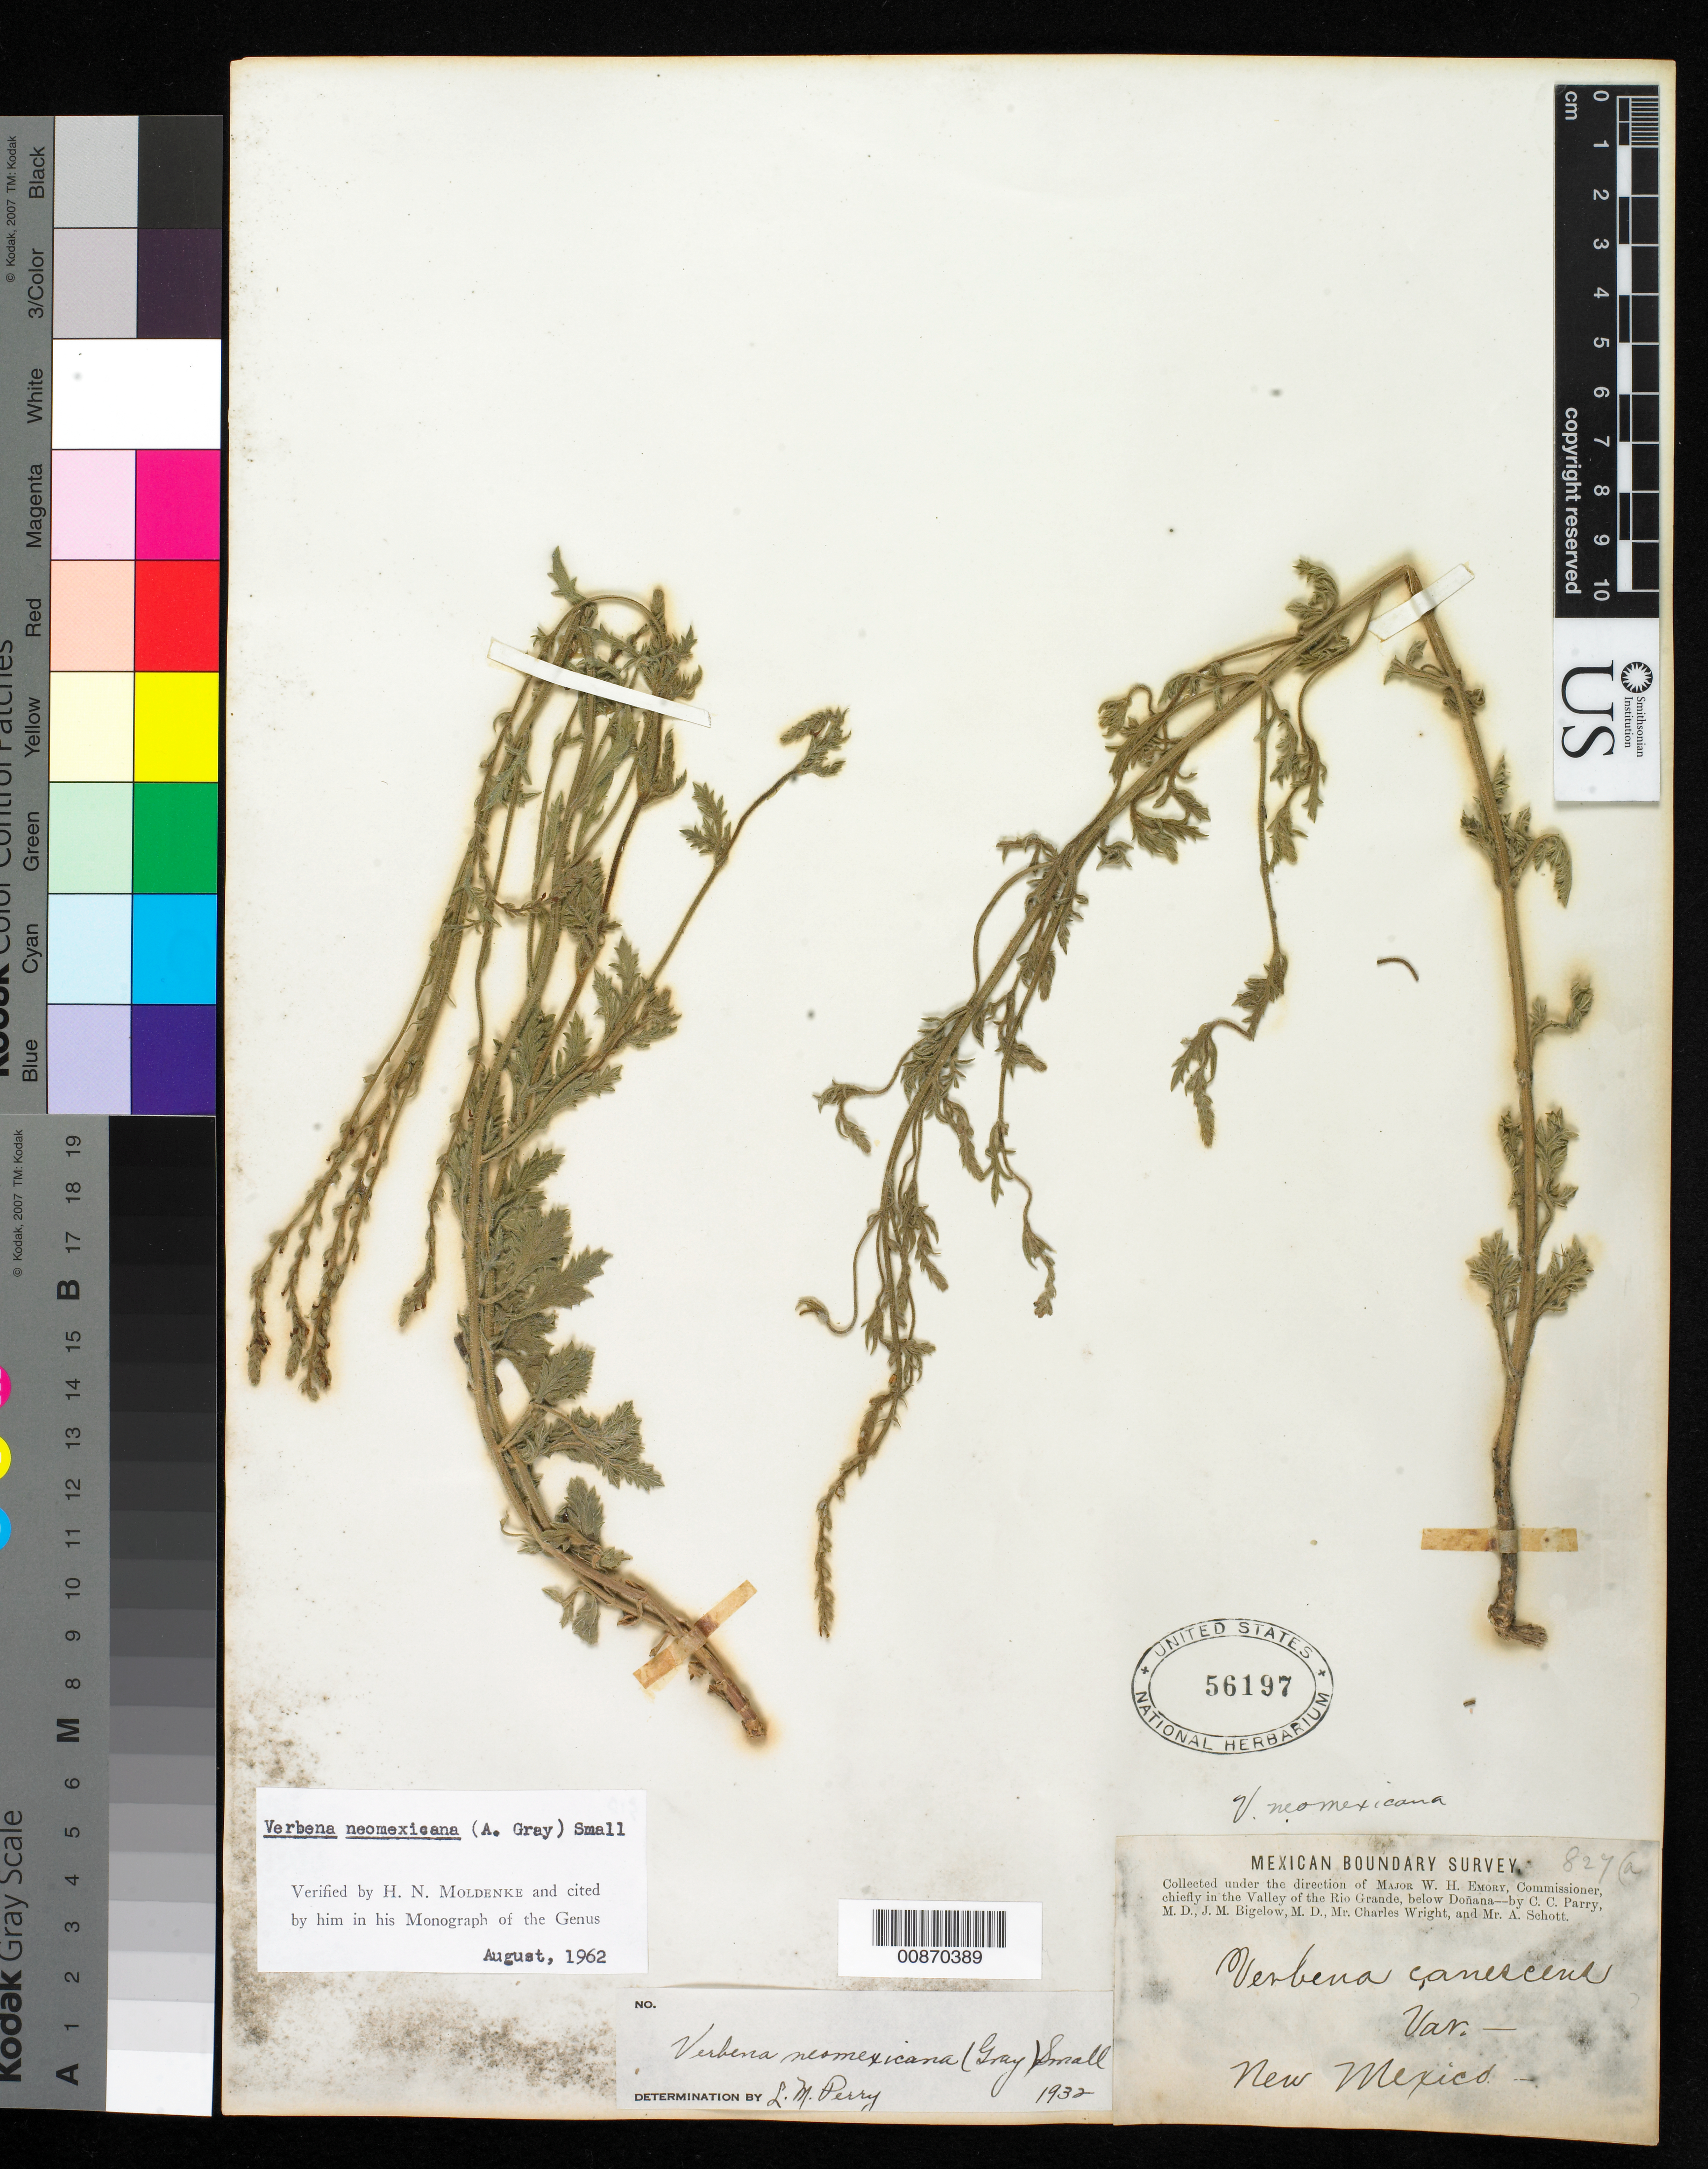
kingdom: Plantae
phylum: Tracheophyta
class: Magnoliopsida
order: Lamiales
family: Verbenaceae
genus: Verbena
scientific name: Verbena neomexicana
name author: (A. Gray) Small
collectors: C. C. Parry, J. M. Bigelow, C. Wright & A. C. V. Schott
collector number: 827 a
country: United States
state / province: New Mexico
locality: Valley of the Rio Grande, below Doñana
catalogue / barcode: US 56197